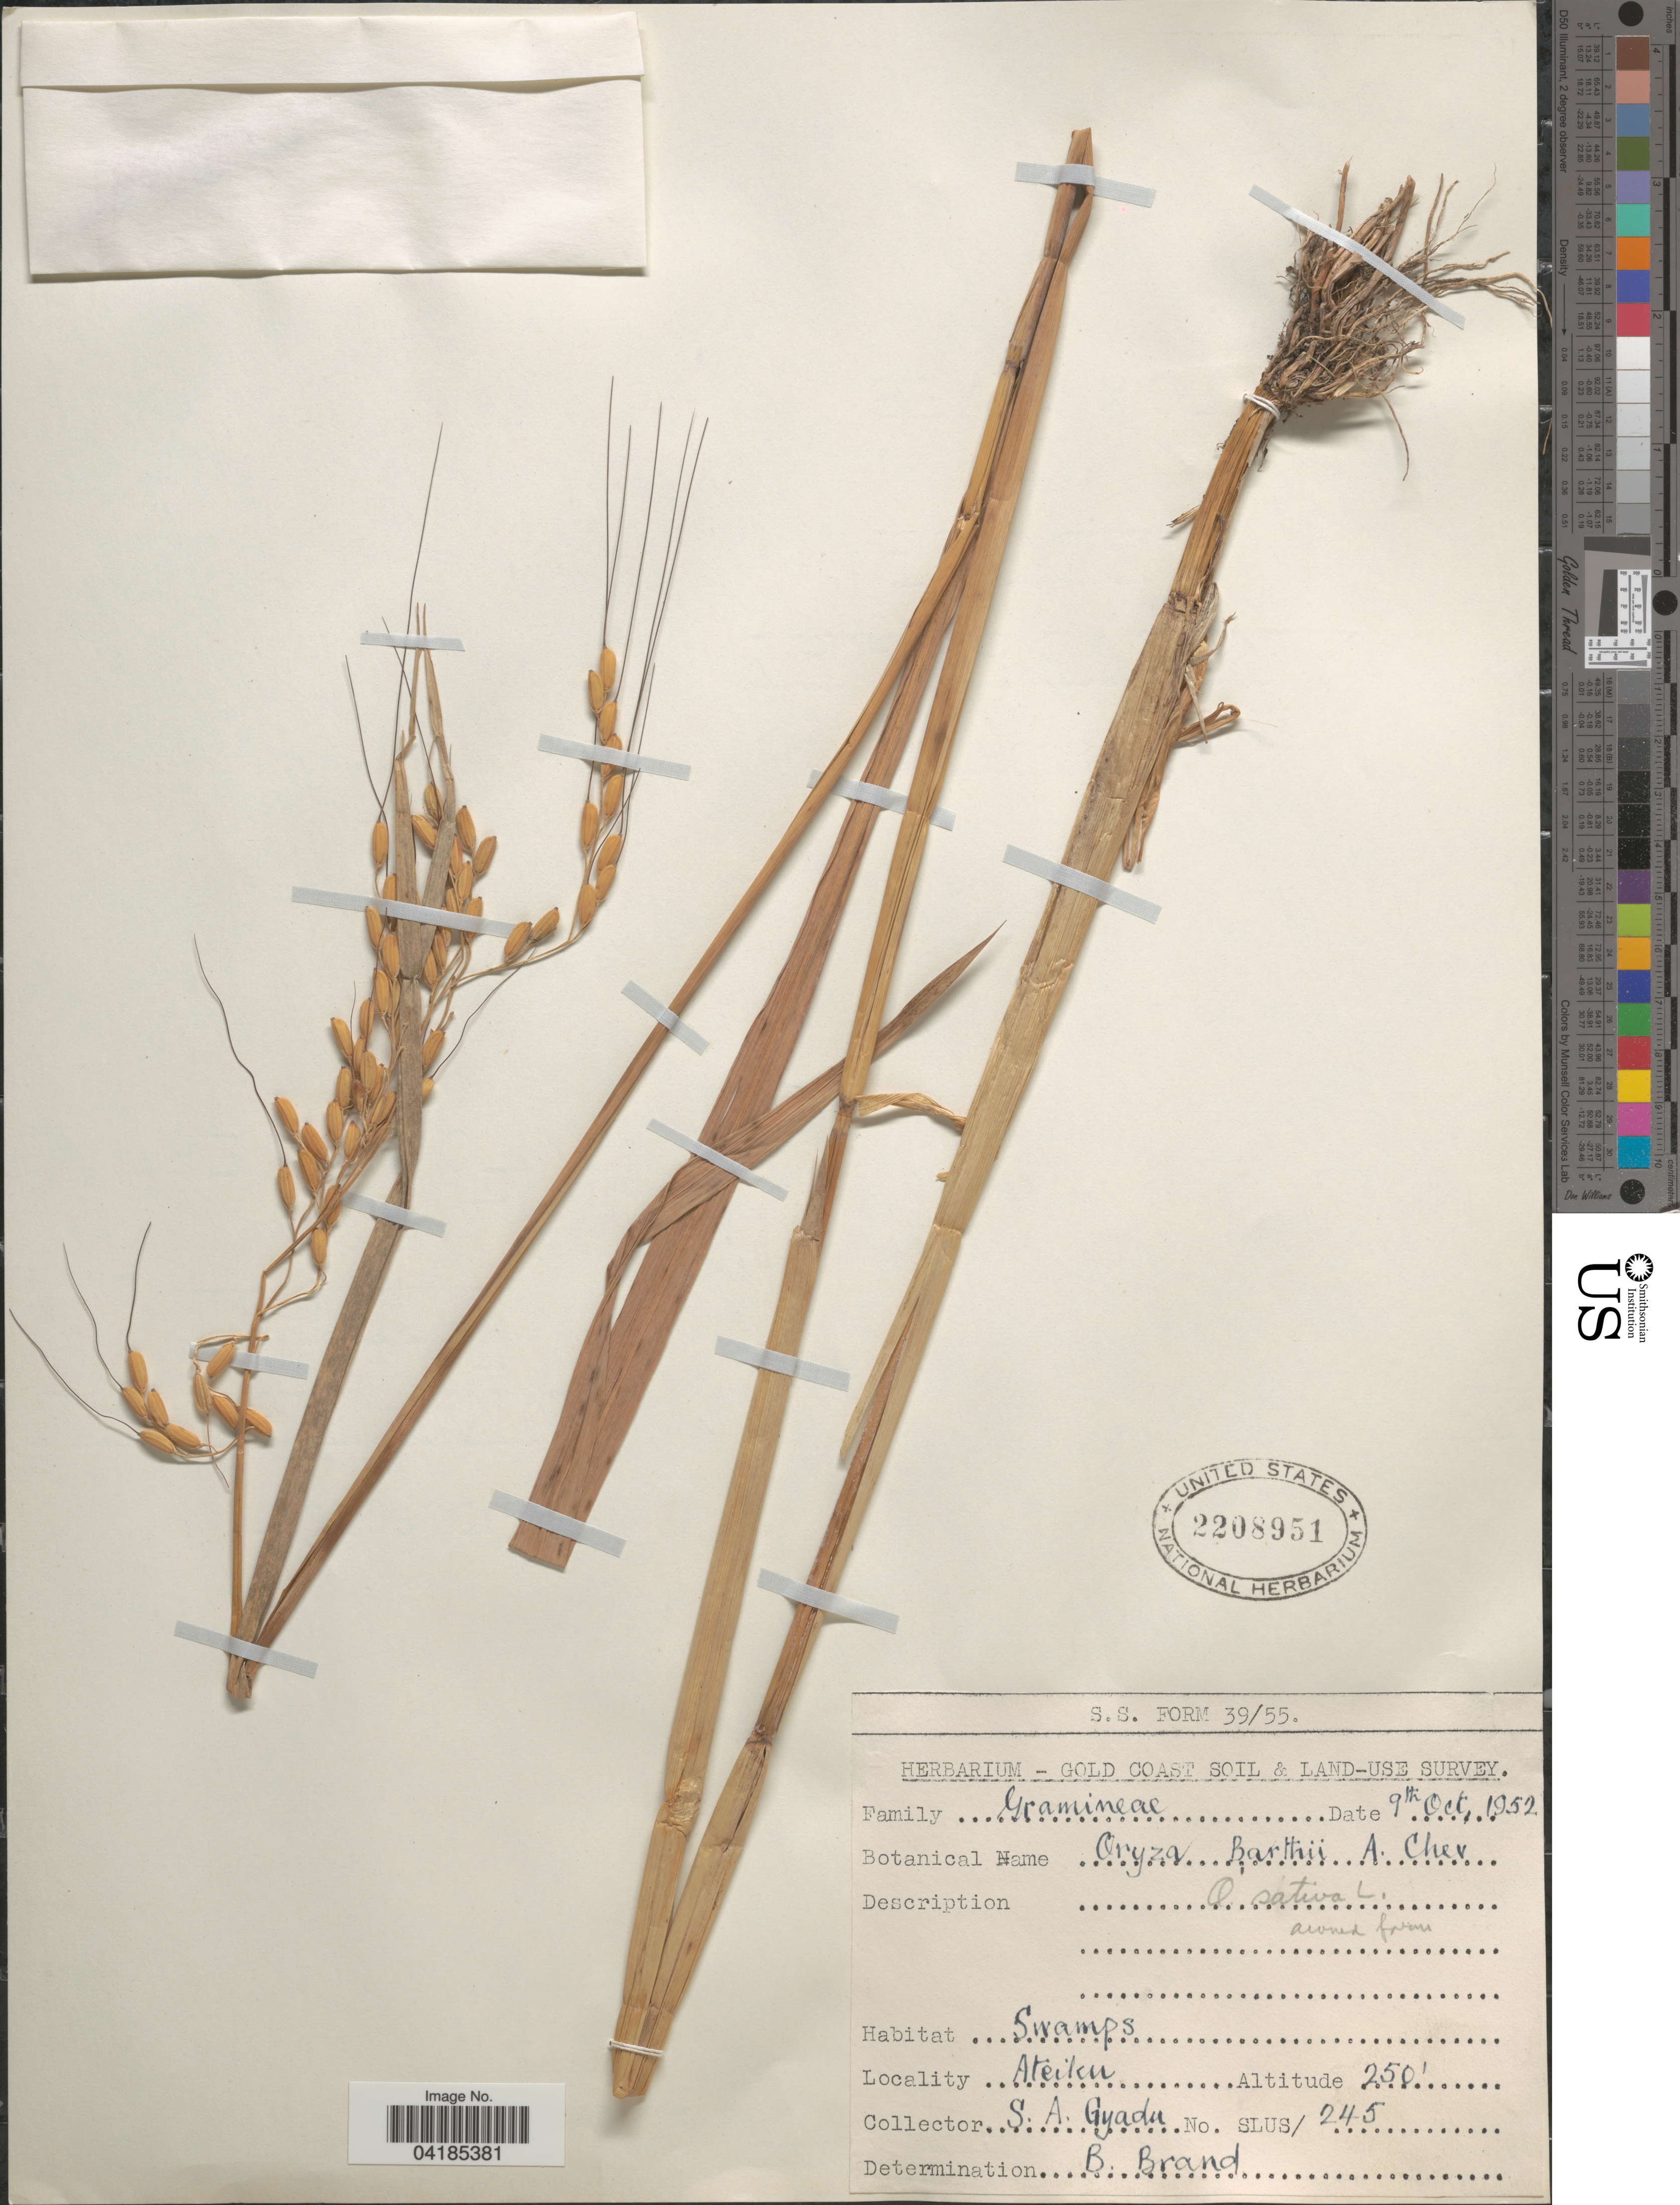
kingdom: Plantae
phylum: Tracheophyta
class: Liliopsida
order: Poales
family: Poaceae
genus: Oryza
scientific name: Oryza sativa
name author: L.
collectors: S. Gyadu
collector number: SLUS/245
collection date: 1952-10-09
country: Ghana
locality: Gold Coast Soil & Land-Use Survey. Ateiku.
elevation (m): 76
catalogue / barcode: US 2208951